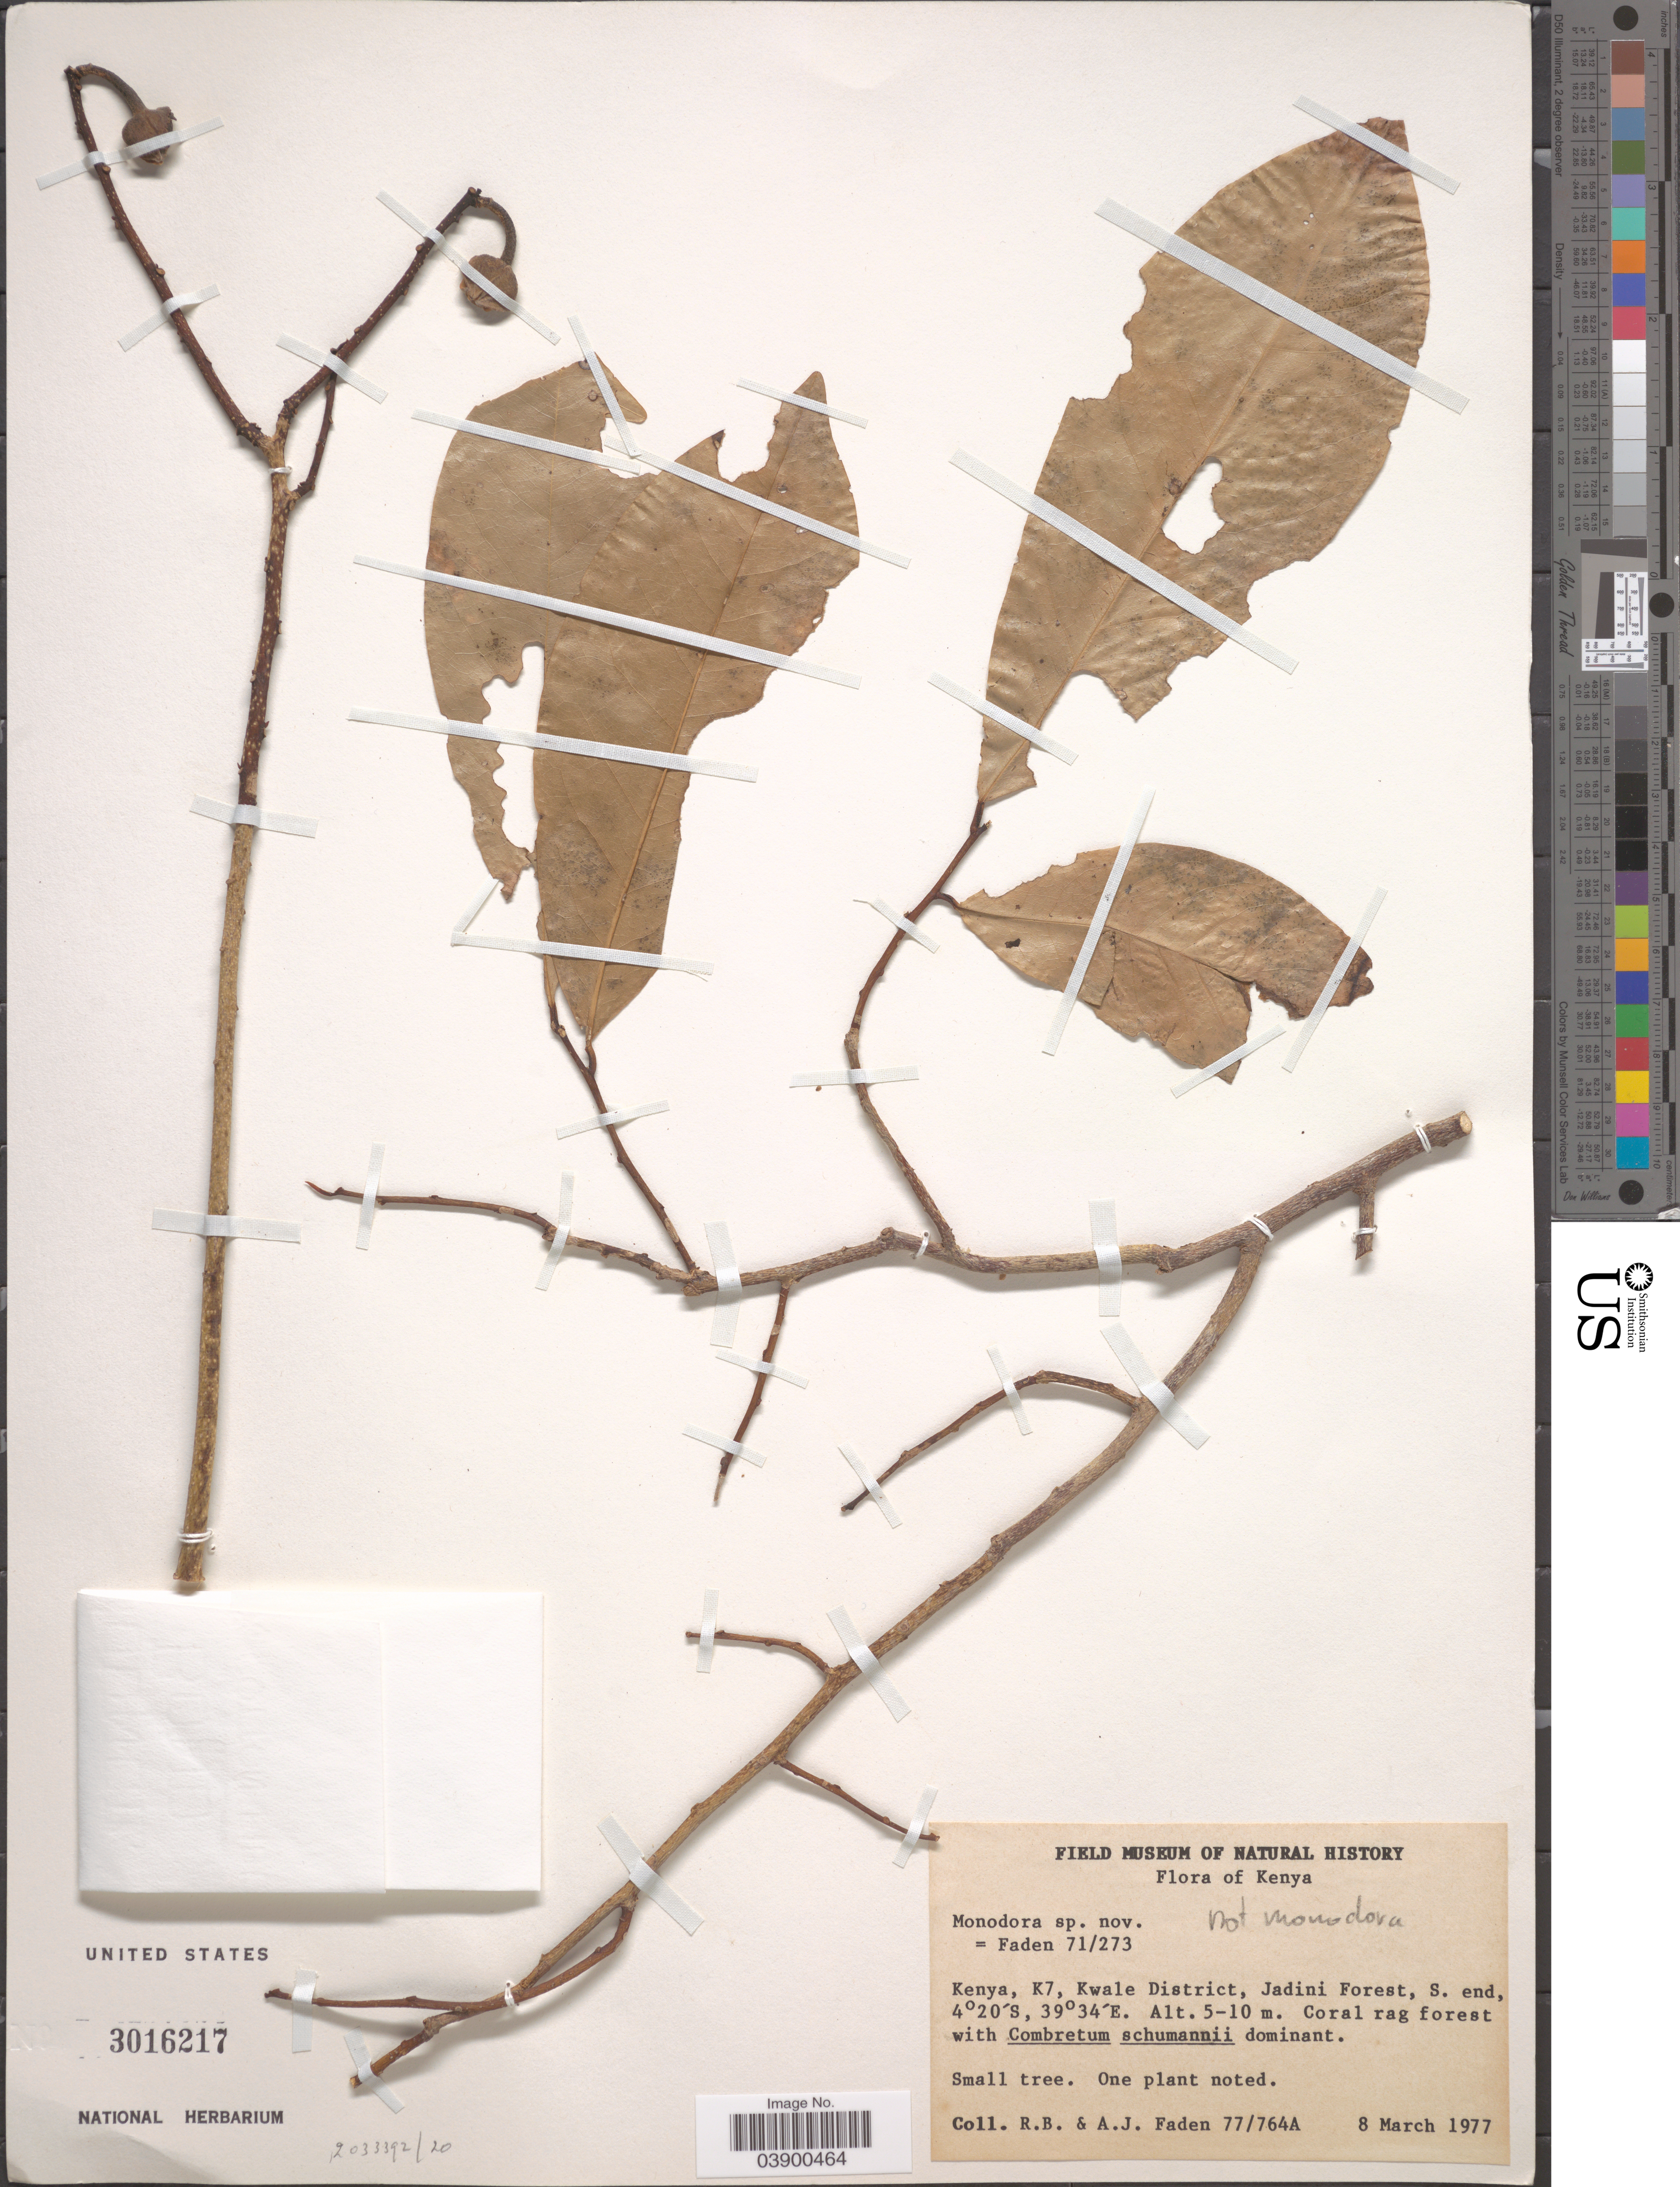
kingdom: Plantae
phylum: Tracheophyta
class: Magnoliopsida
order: Magnoliales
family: Annonaceae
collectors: R. B. Faden & A. J. Faden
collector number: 77/764A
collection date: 1977-03-08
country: Kenya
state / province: Kwale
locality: K7, Kwale District, Jadini Forest, S. end.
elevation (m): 5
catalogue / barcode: US 3016217